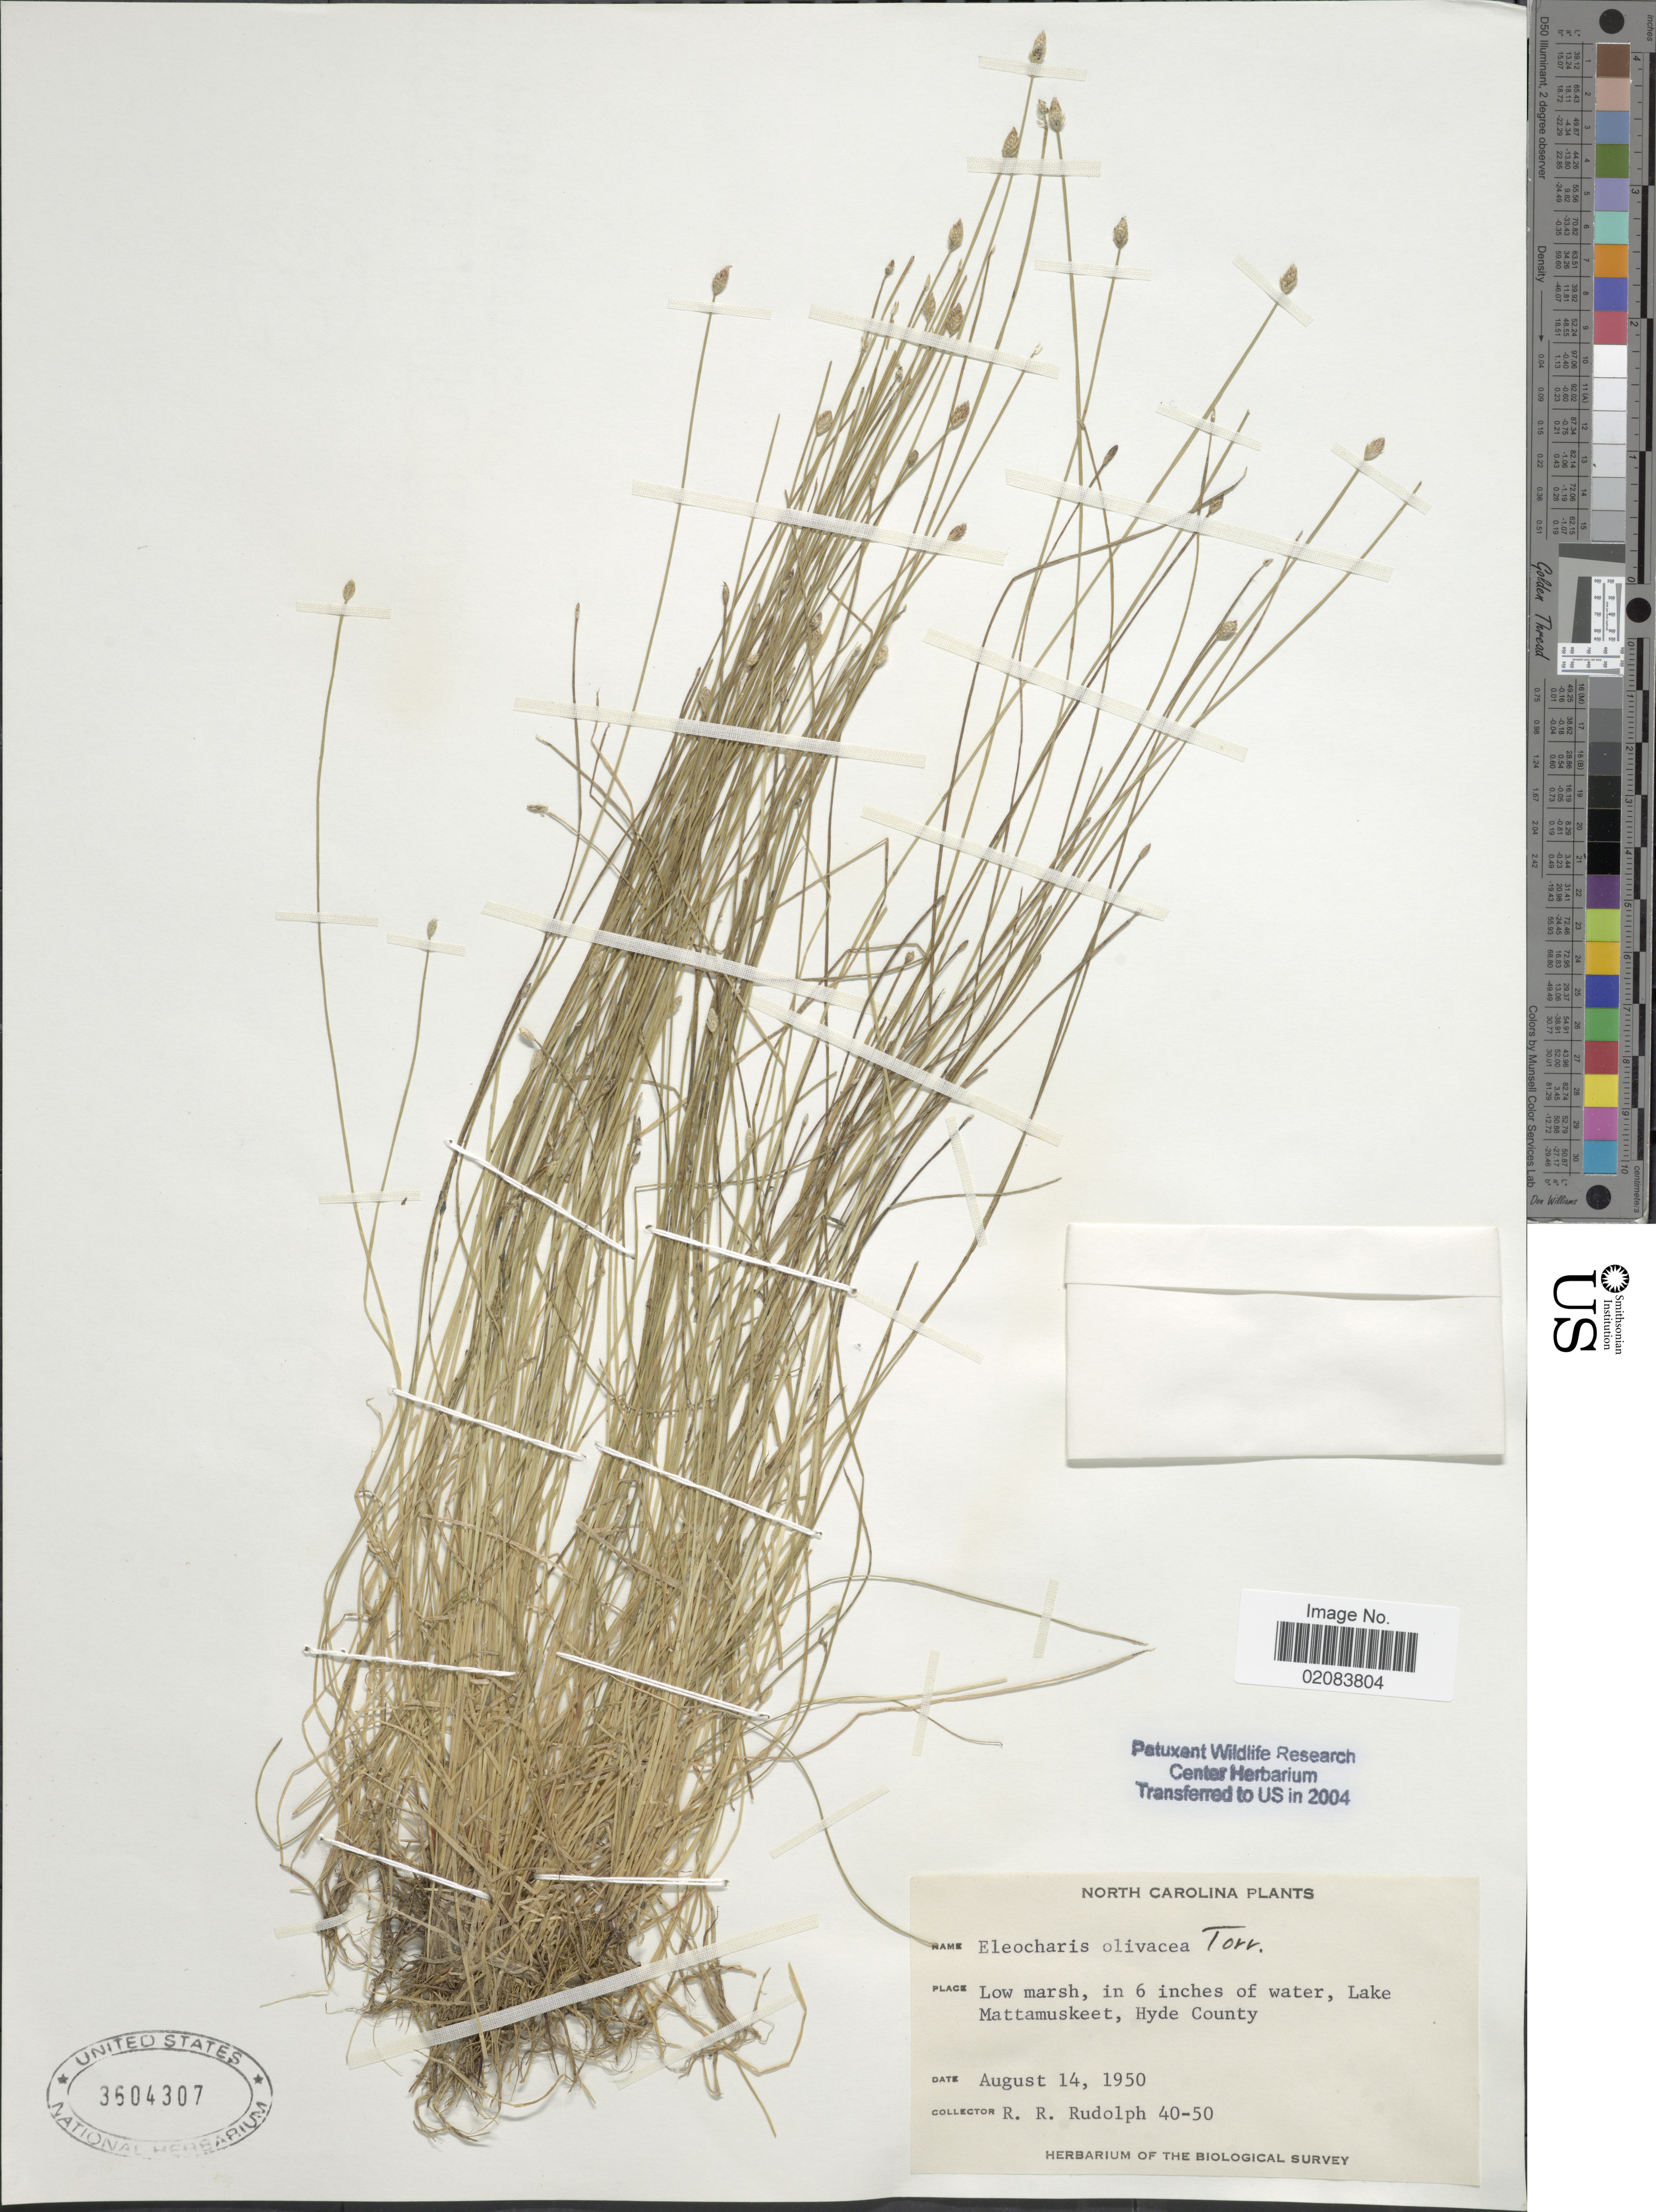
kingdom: Plantae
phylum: Tracheophyta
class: Liliopsida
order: Poales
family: Cyperaceae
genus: Eleocharis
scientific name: Eleocharis olivacea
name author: Torr.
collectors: R. Rudolph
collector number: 40-50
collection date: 1950-08-14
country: United States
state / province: North Carolina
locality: Lake Mattamuskeet, Hyde County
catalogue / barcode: US 3604307